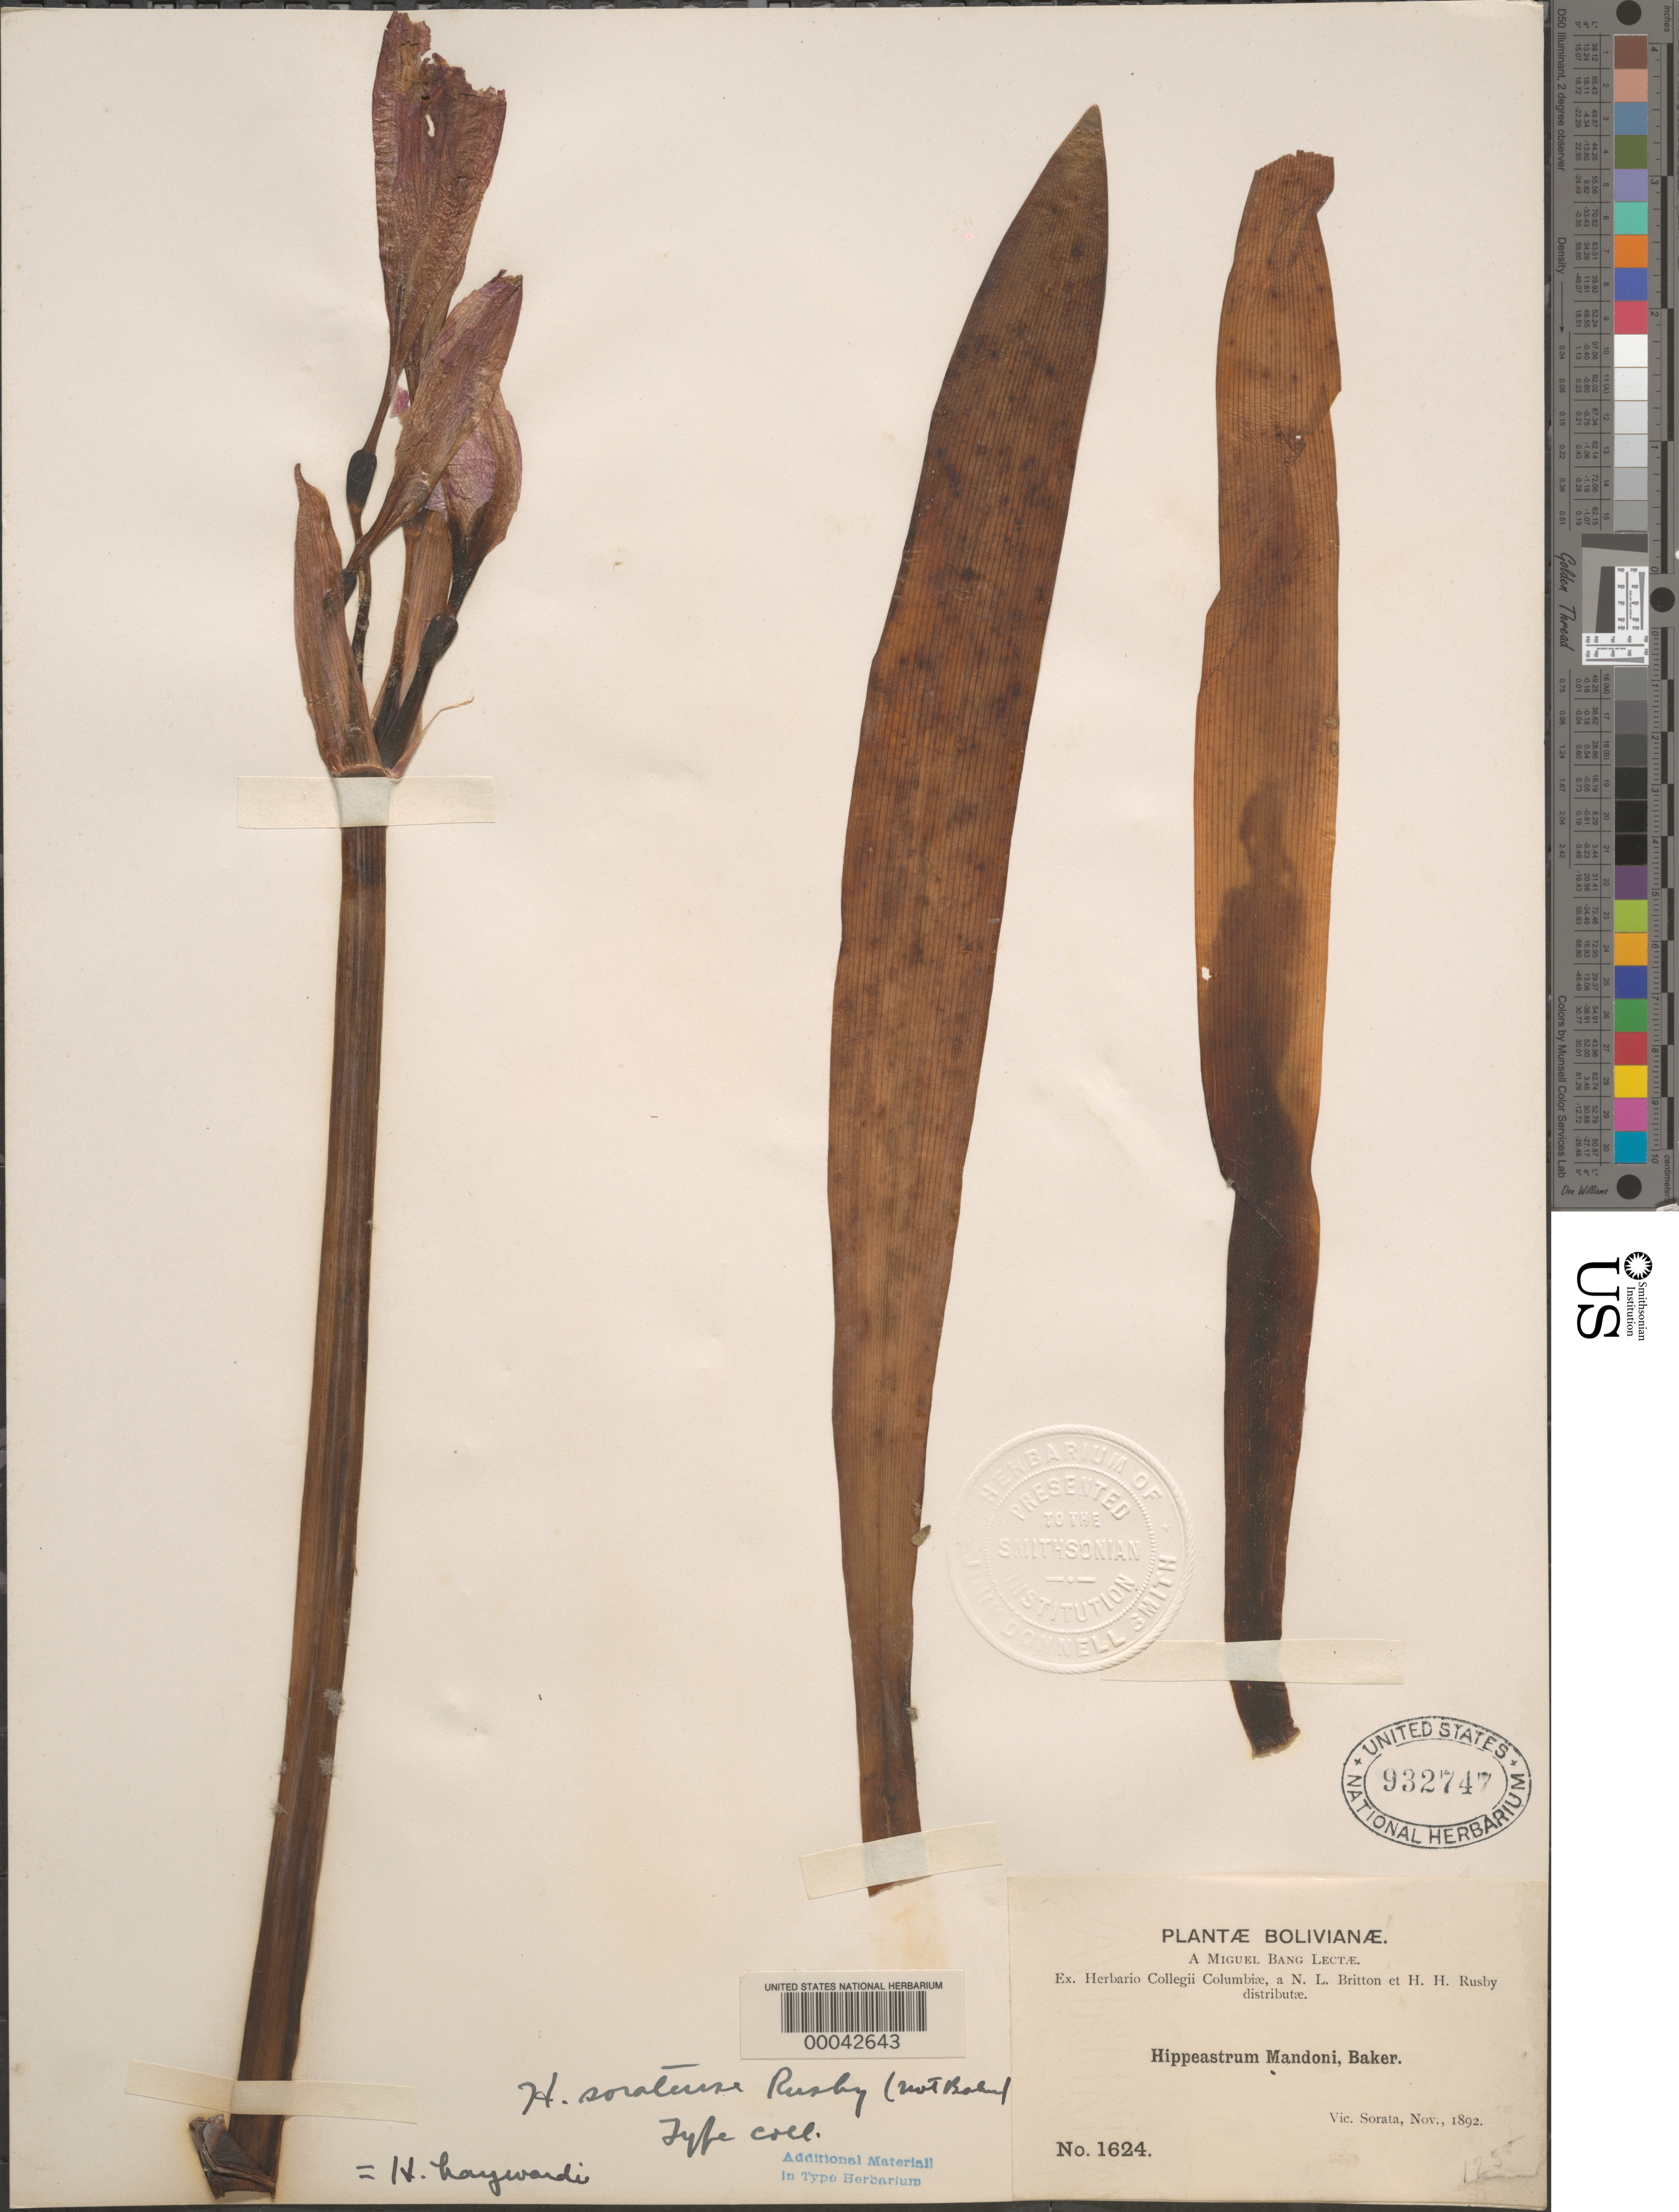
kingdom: Plantae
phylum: Tracheophyta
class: Liliopsida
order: Asparagales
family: Amaryllidaceae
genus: Hippeastrum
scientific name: Hippeastrum haywardii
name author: (Traub & Uphof) Lara & Vásquez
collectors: M. Bang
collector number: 1624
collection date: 1892-11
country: Bolivia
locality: Vic. Sorata.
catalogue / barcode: US 932747